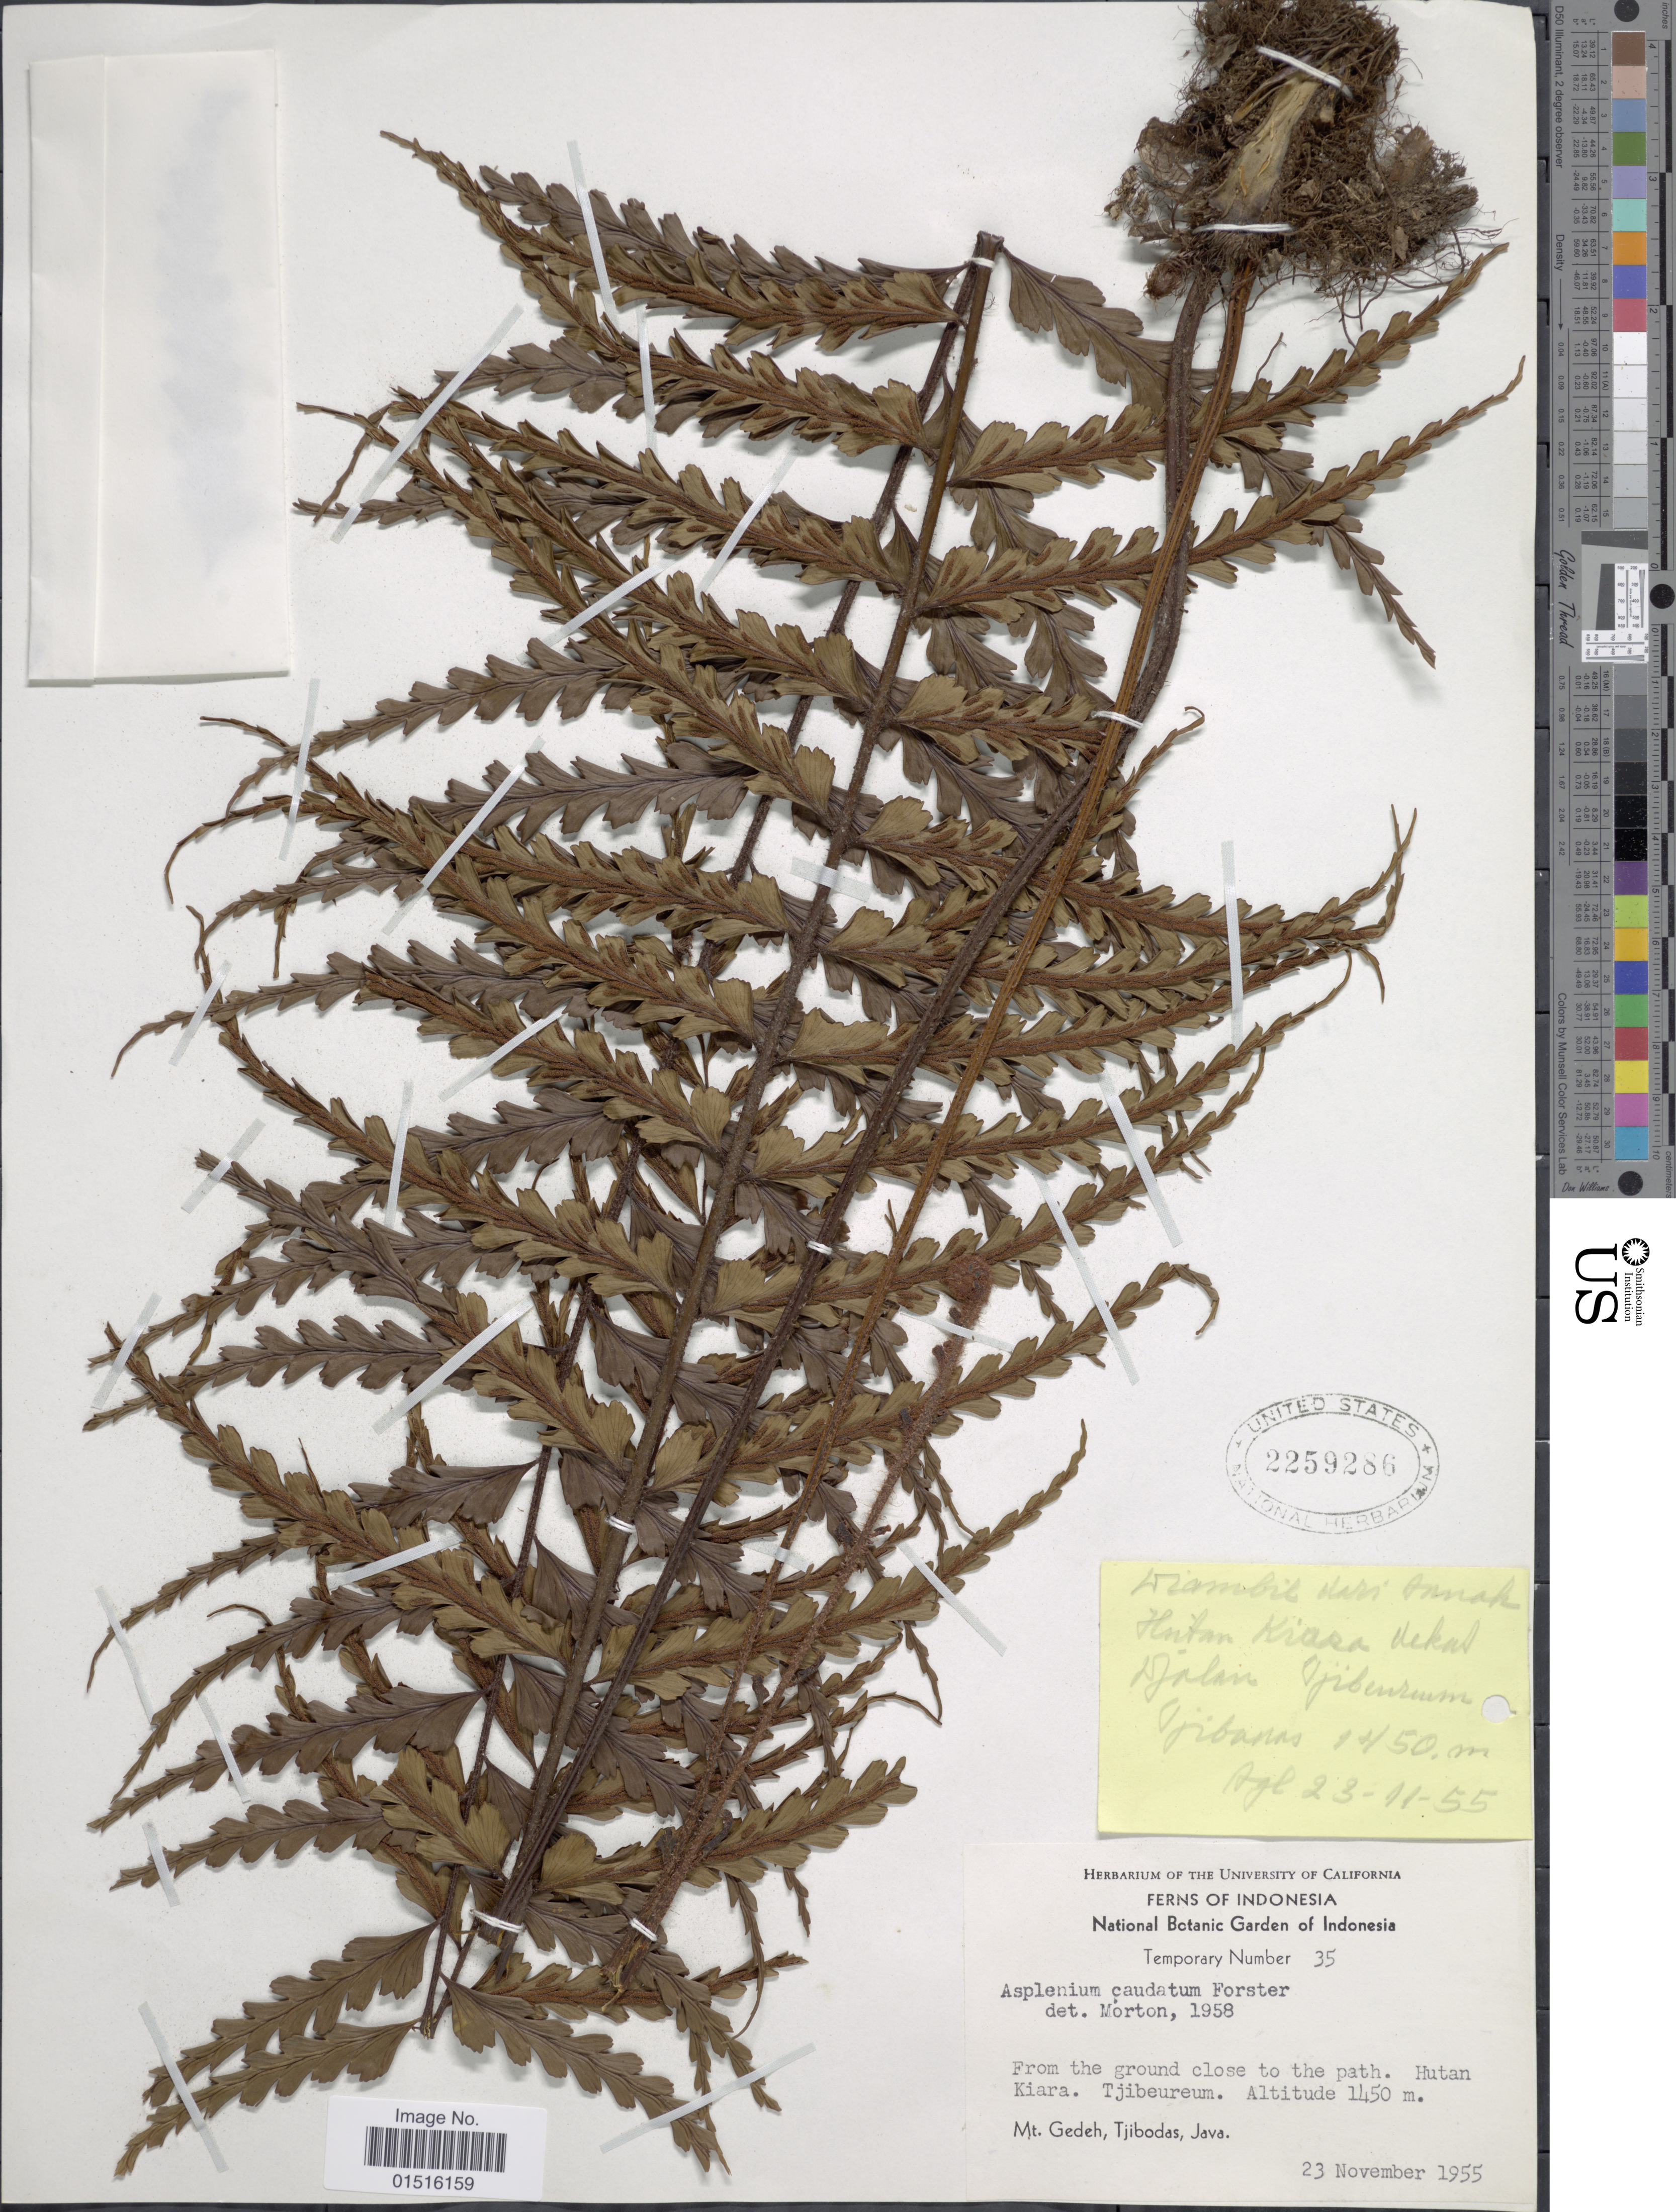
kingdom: Plantae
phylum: Tracheophyta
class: Polypodiopsida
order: Polypodiales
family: Aspleniaceae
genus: Asplenium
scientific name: Asplenium truncatum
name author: Blume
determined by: Salgado, A. E.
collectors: ex herb. Univ. of California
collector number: Temporary number 35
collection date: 1955-12-23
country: Indonesia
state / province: Java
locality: From the ground close to the path. Hutan Kiara. Tjibeureum, Mt. Gedeh, Tjibodas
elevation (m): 1450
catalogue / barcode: US 2259286